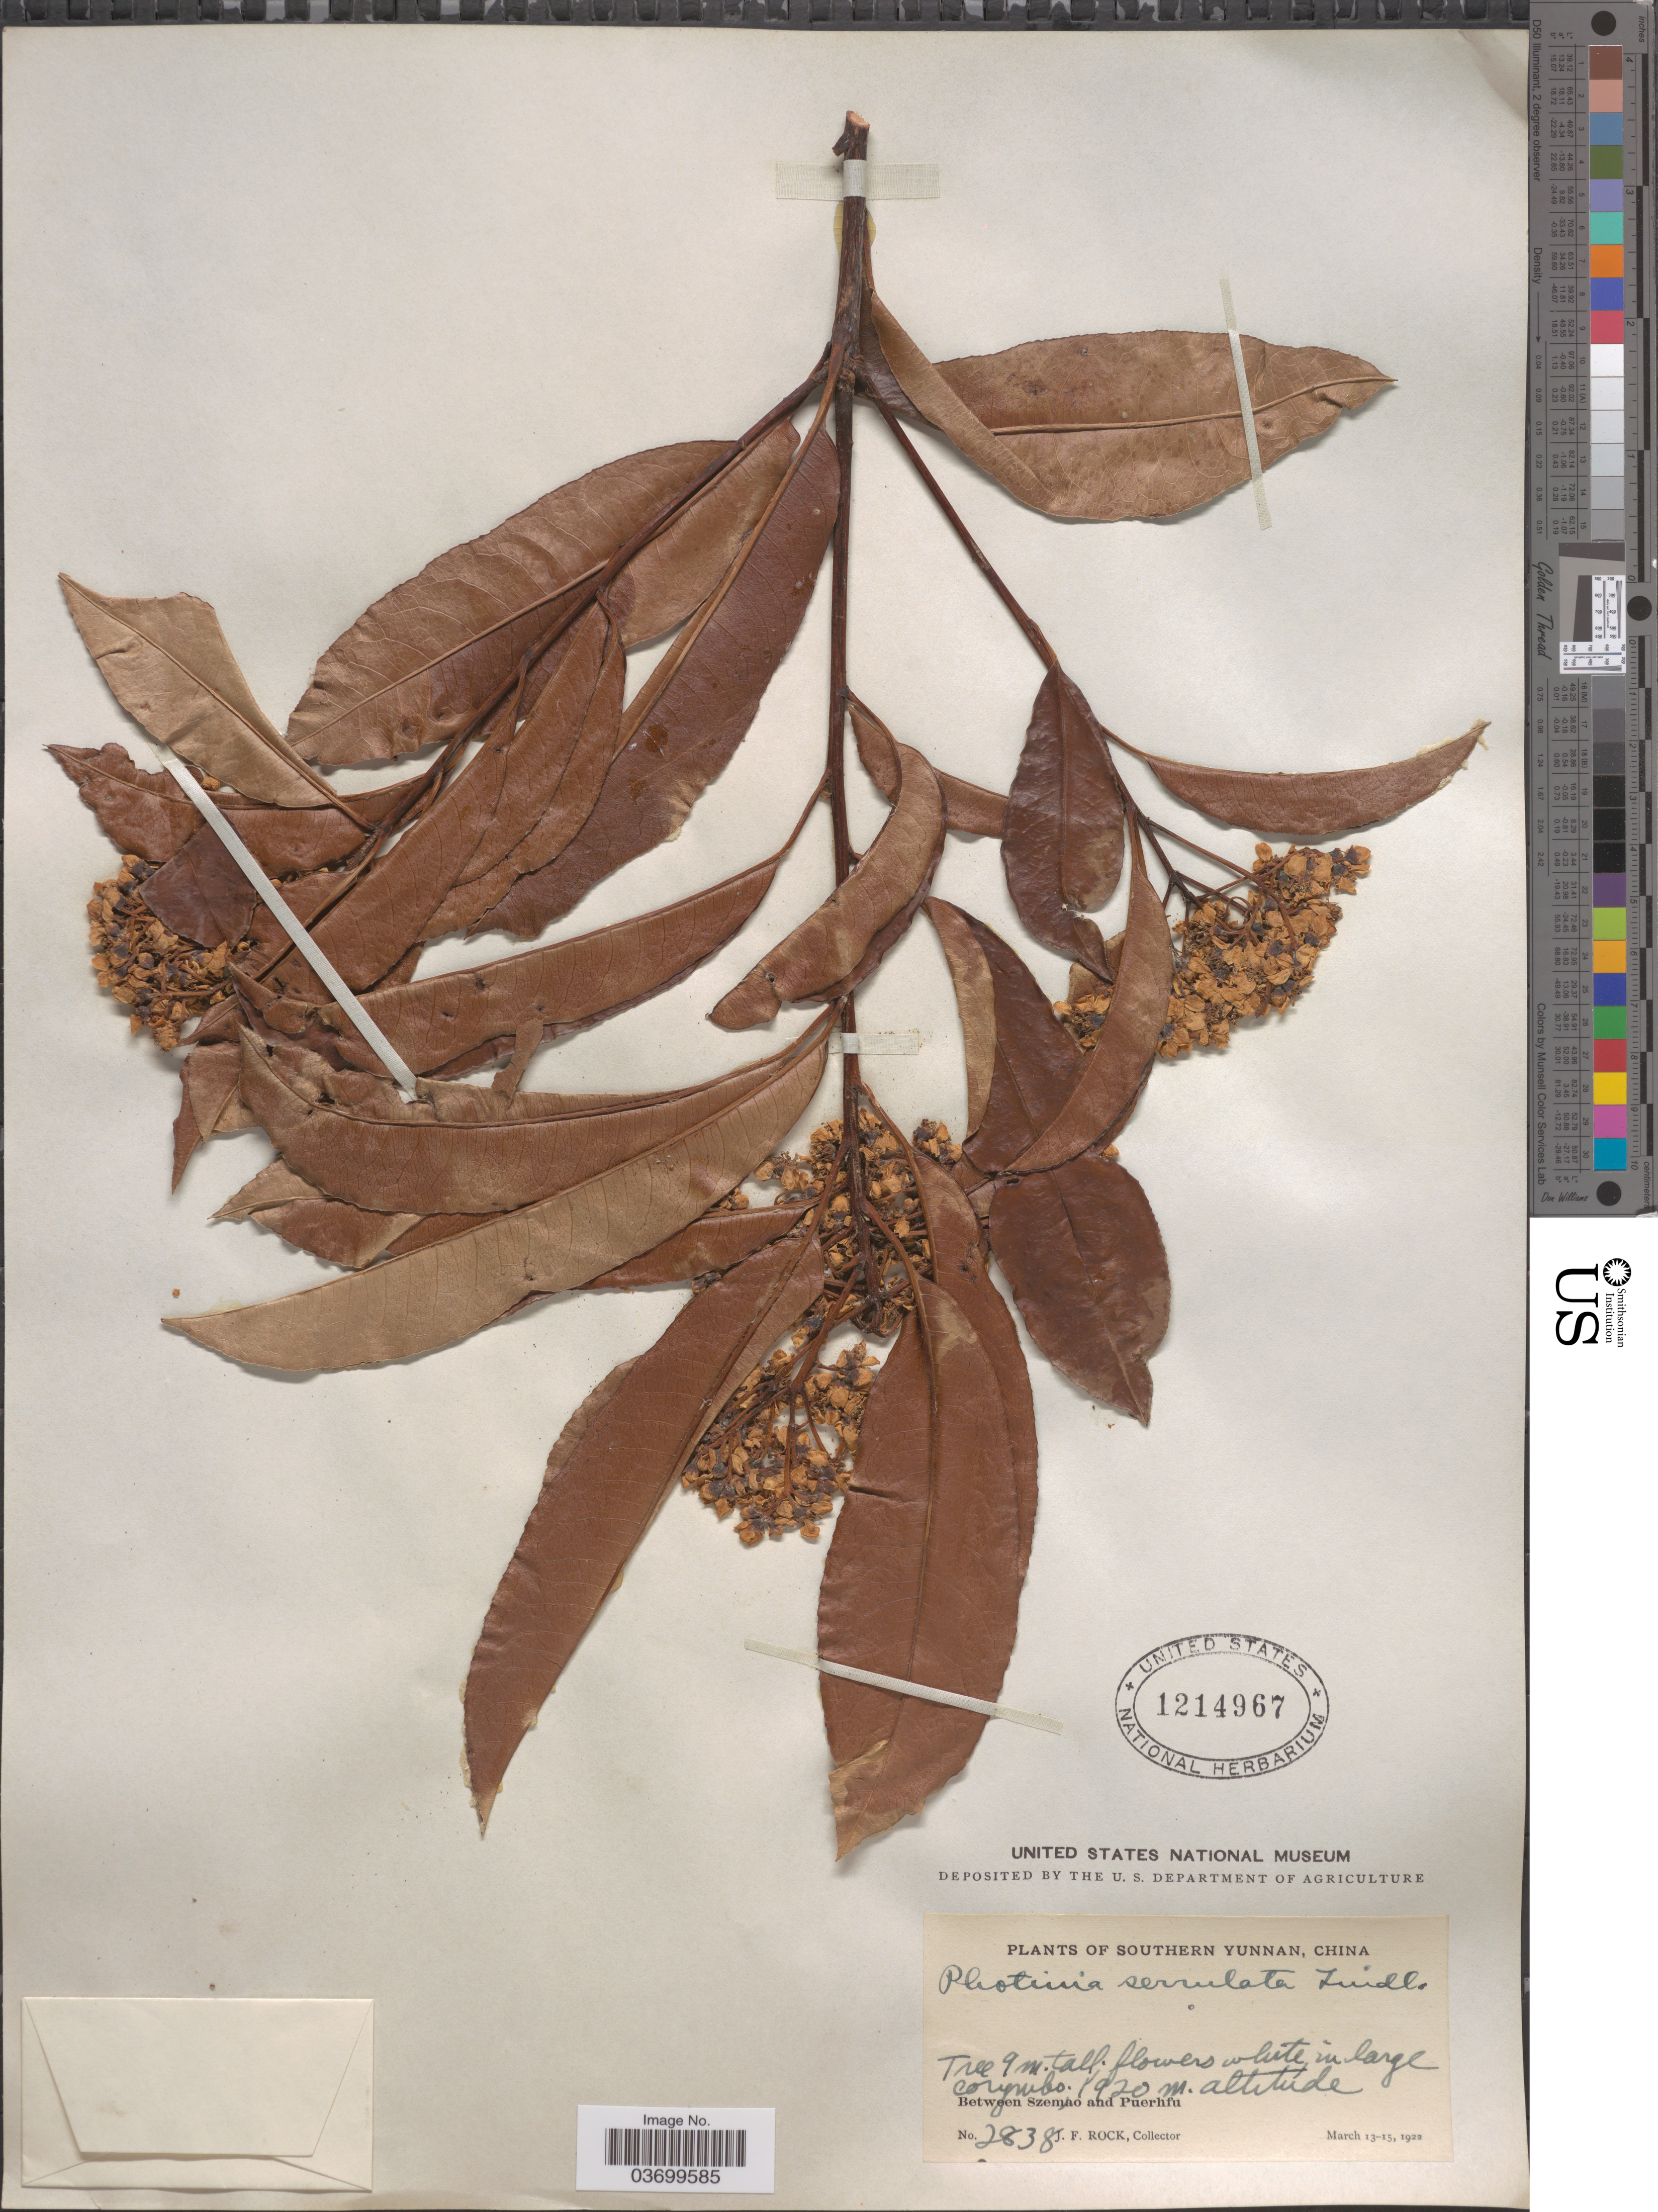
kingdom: Plantae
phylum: Tracheophyta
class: Magnoliopsida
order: Rosales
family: Rosaceae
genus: Photinia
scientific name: Photinia serrulata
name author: Franch. & Sav.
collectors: J. Rock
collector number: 2838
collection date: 1922-03-13/1922-03-15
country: China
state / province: Yunnan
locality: Southern Yunnan. Between Szemao and Puerhfu.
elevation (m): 1920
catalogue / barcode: US 1214967